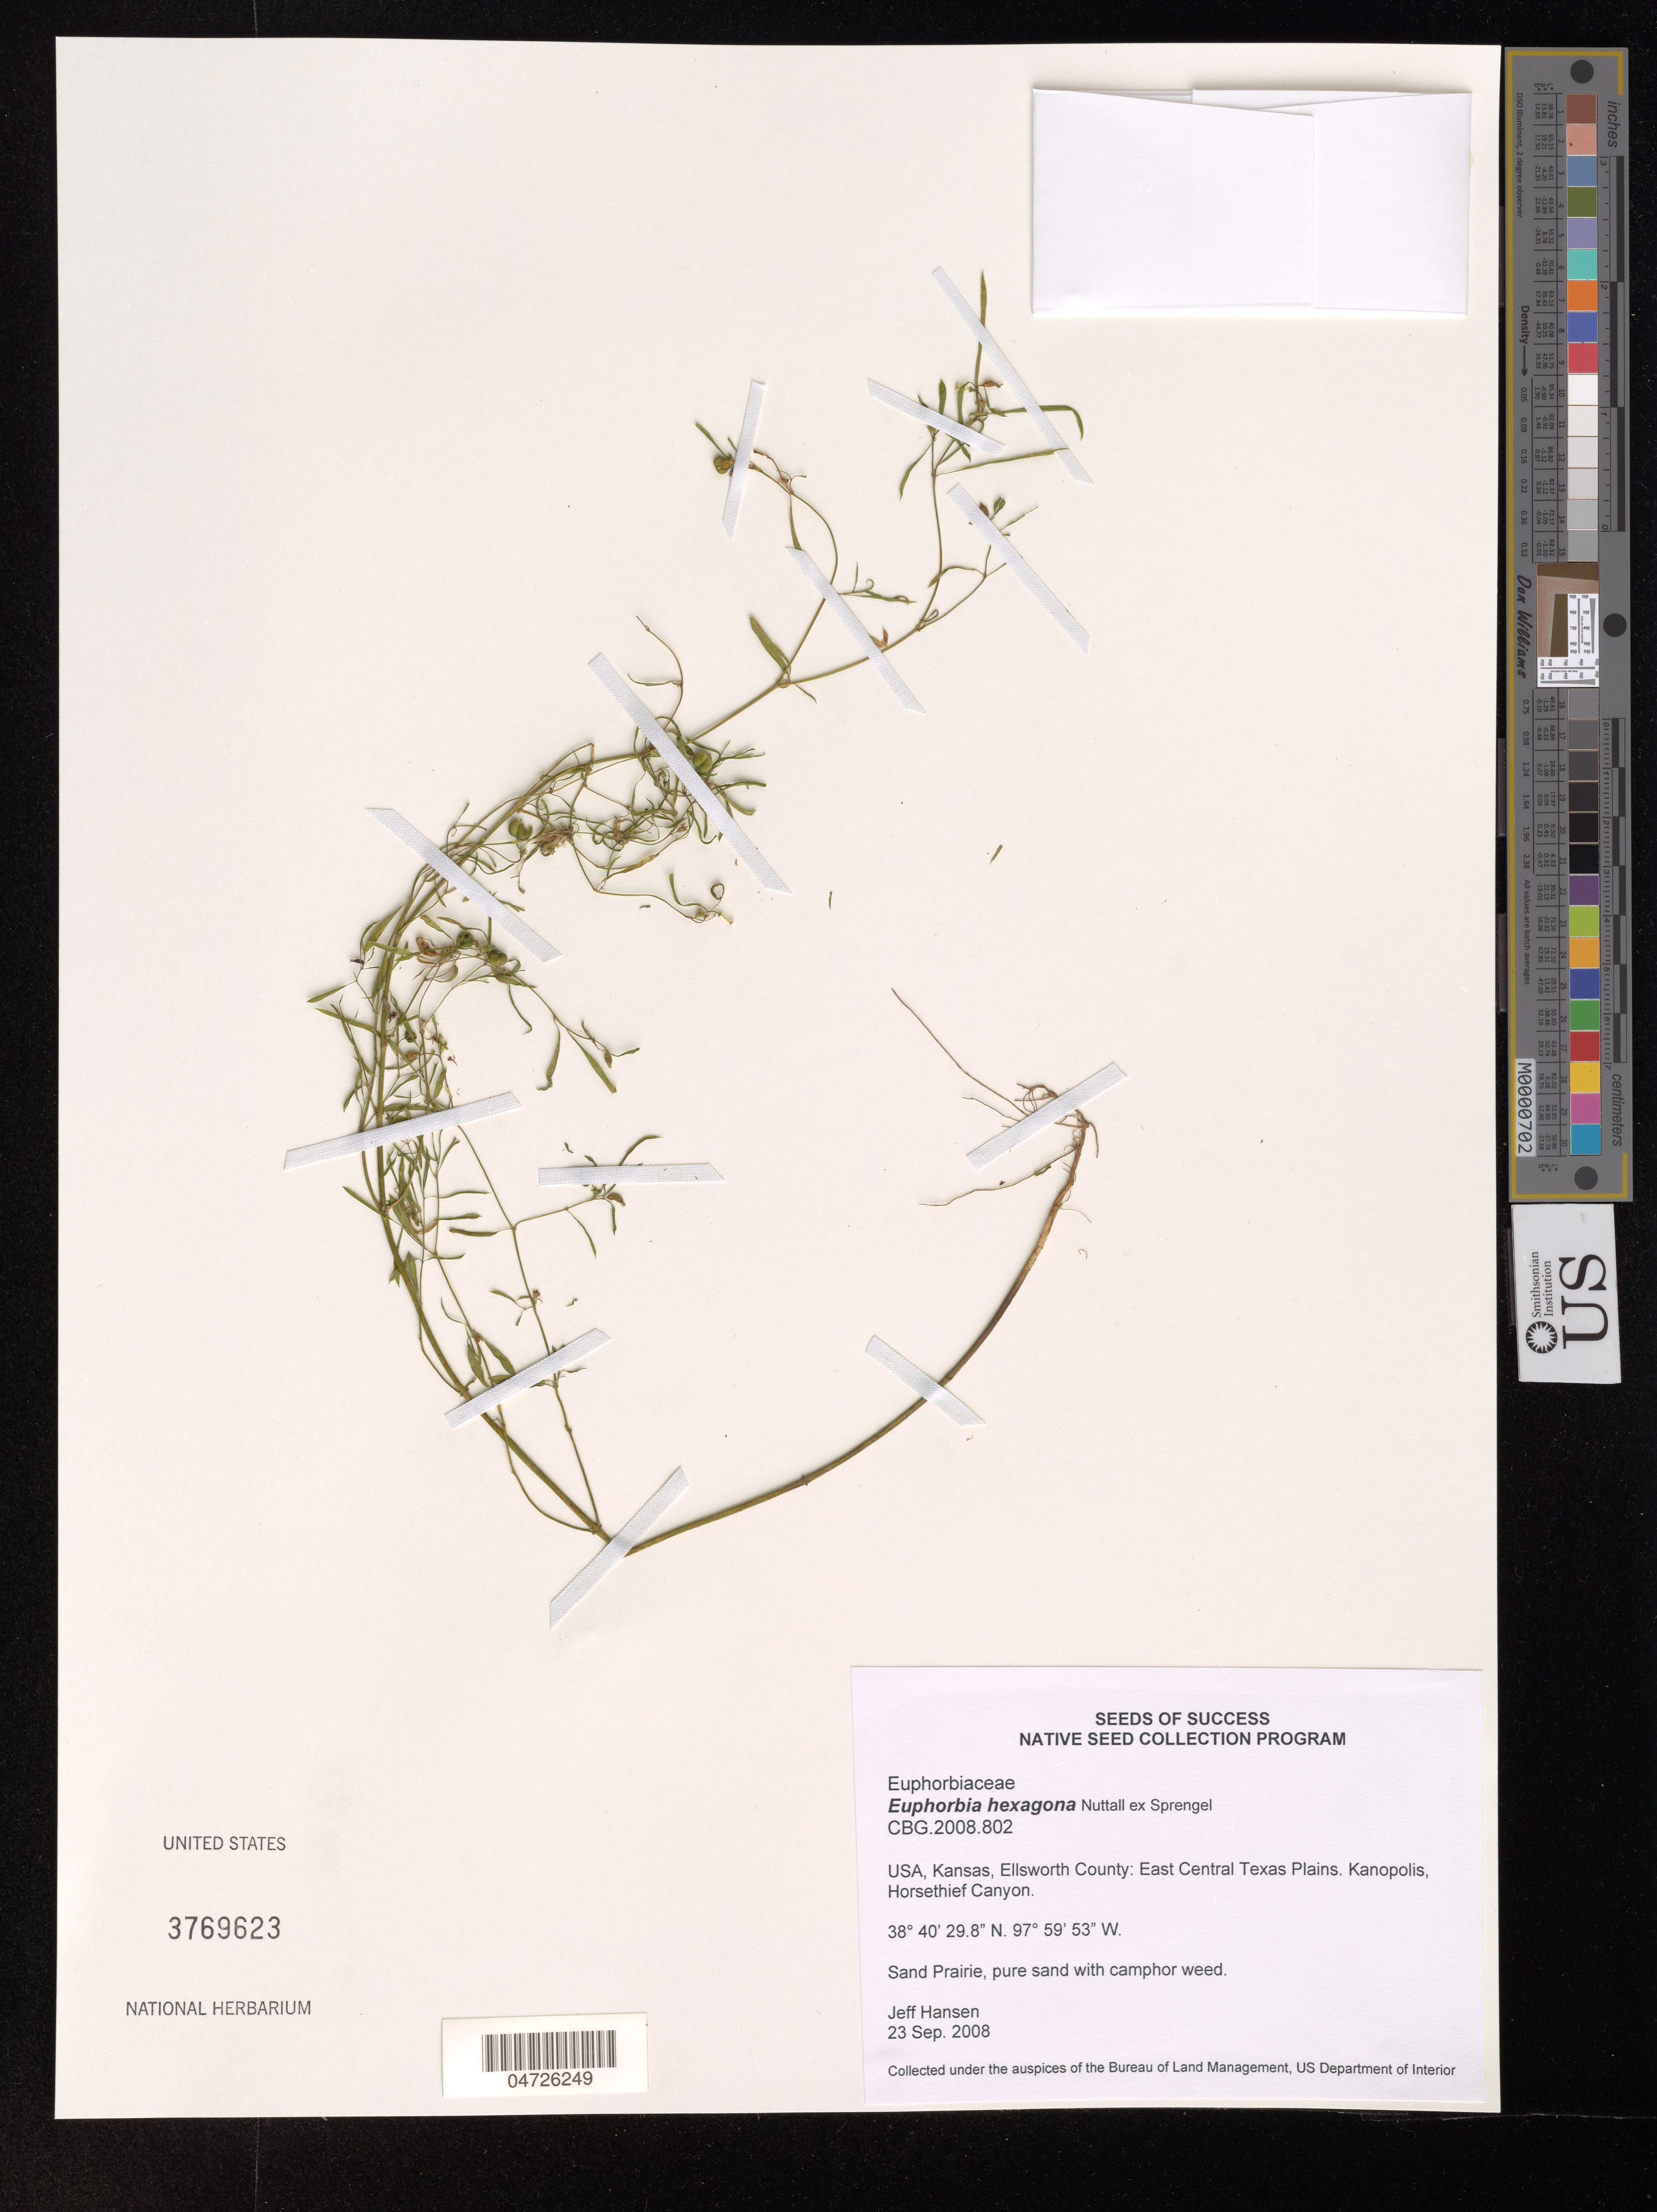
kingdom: Plantae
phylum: Tracheophyta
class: Magnoliopsida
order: Malpighiales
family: Euphorbiaceae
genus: Euphorbia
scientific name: Euphorbia hexagona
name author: Nutt. ex Spreng.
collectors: J. Hansen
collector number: CBG.2008.802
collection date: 2008-09-23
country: United States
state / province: Kansas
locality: Ellsworth County: East Central Texas Plains, Kanopolis, Horsethief Canyon.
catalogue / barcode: US 3769623